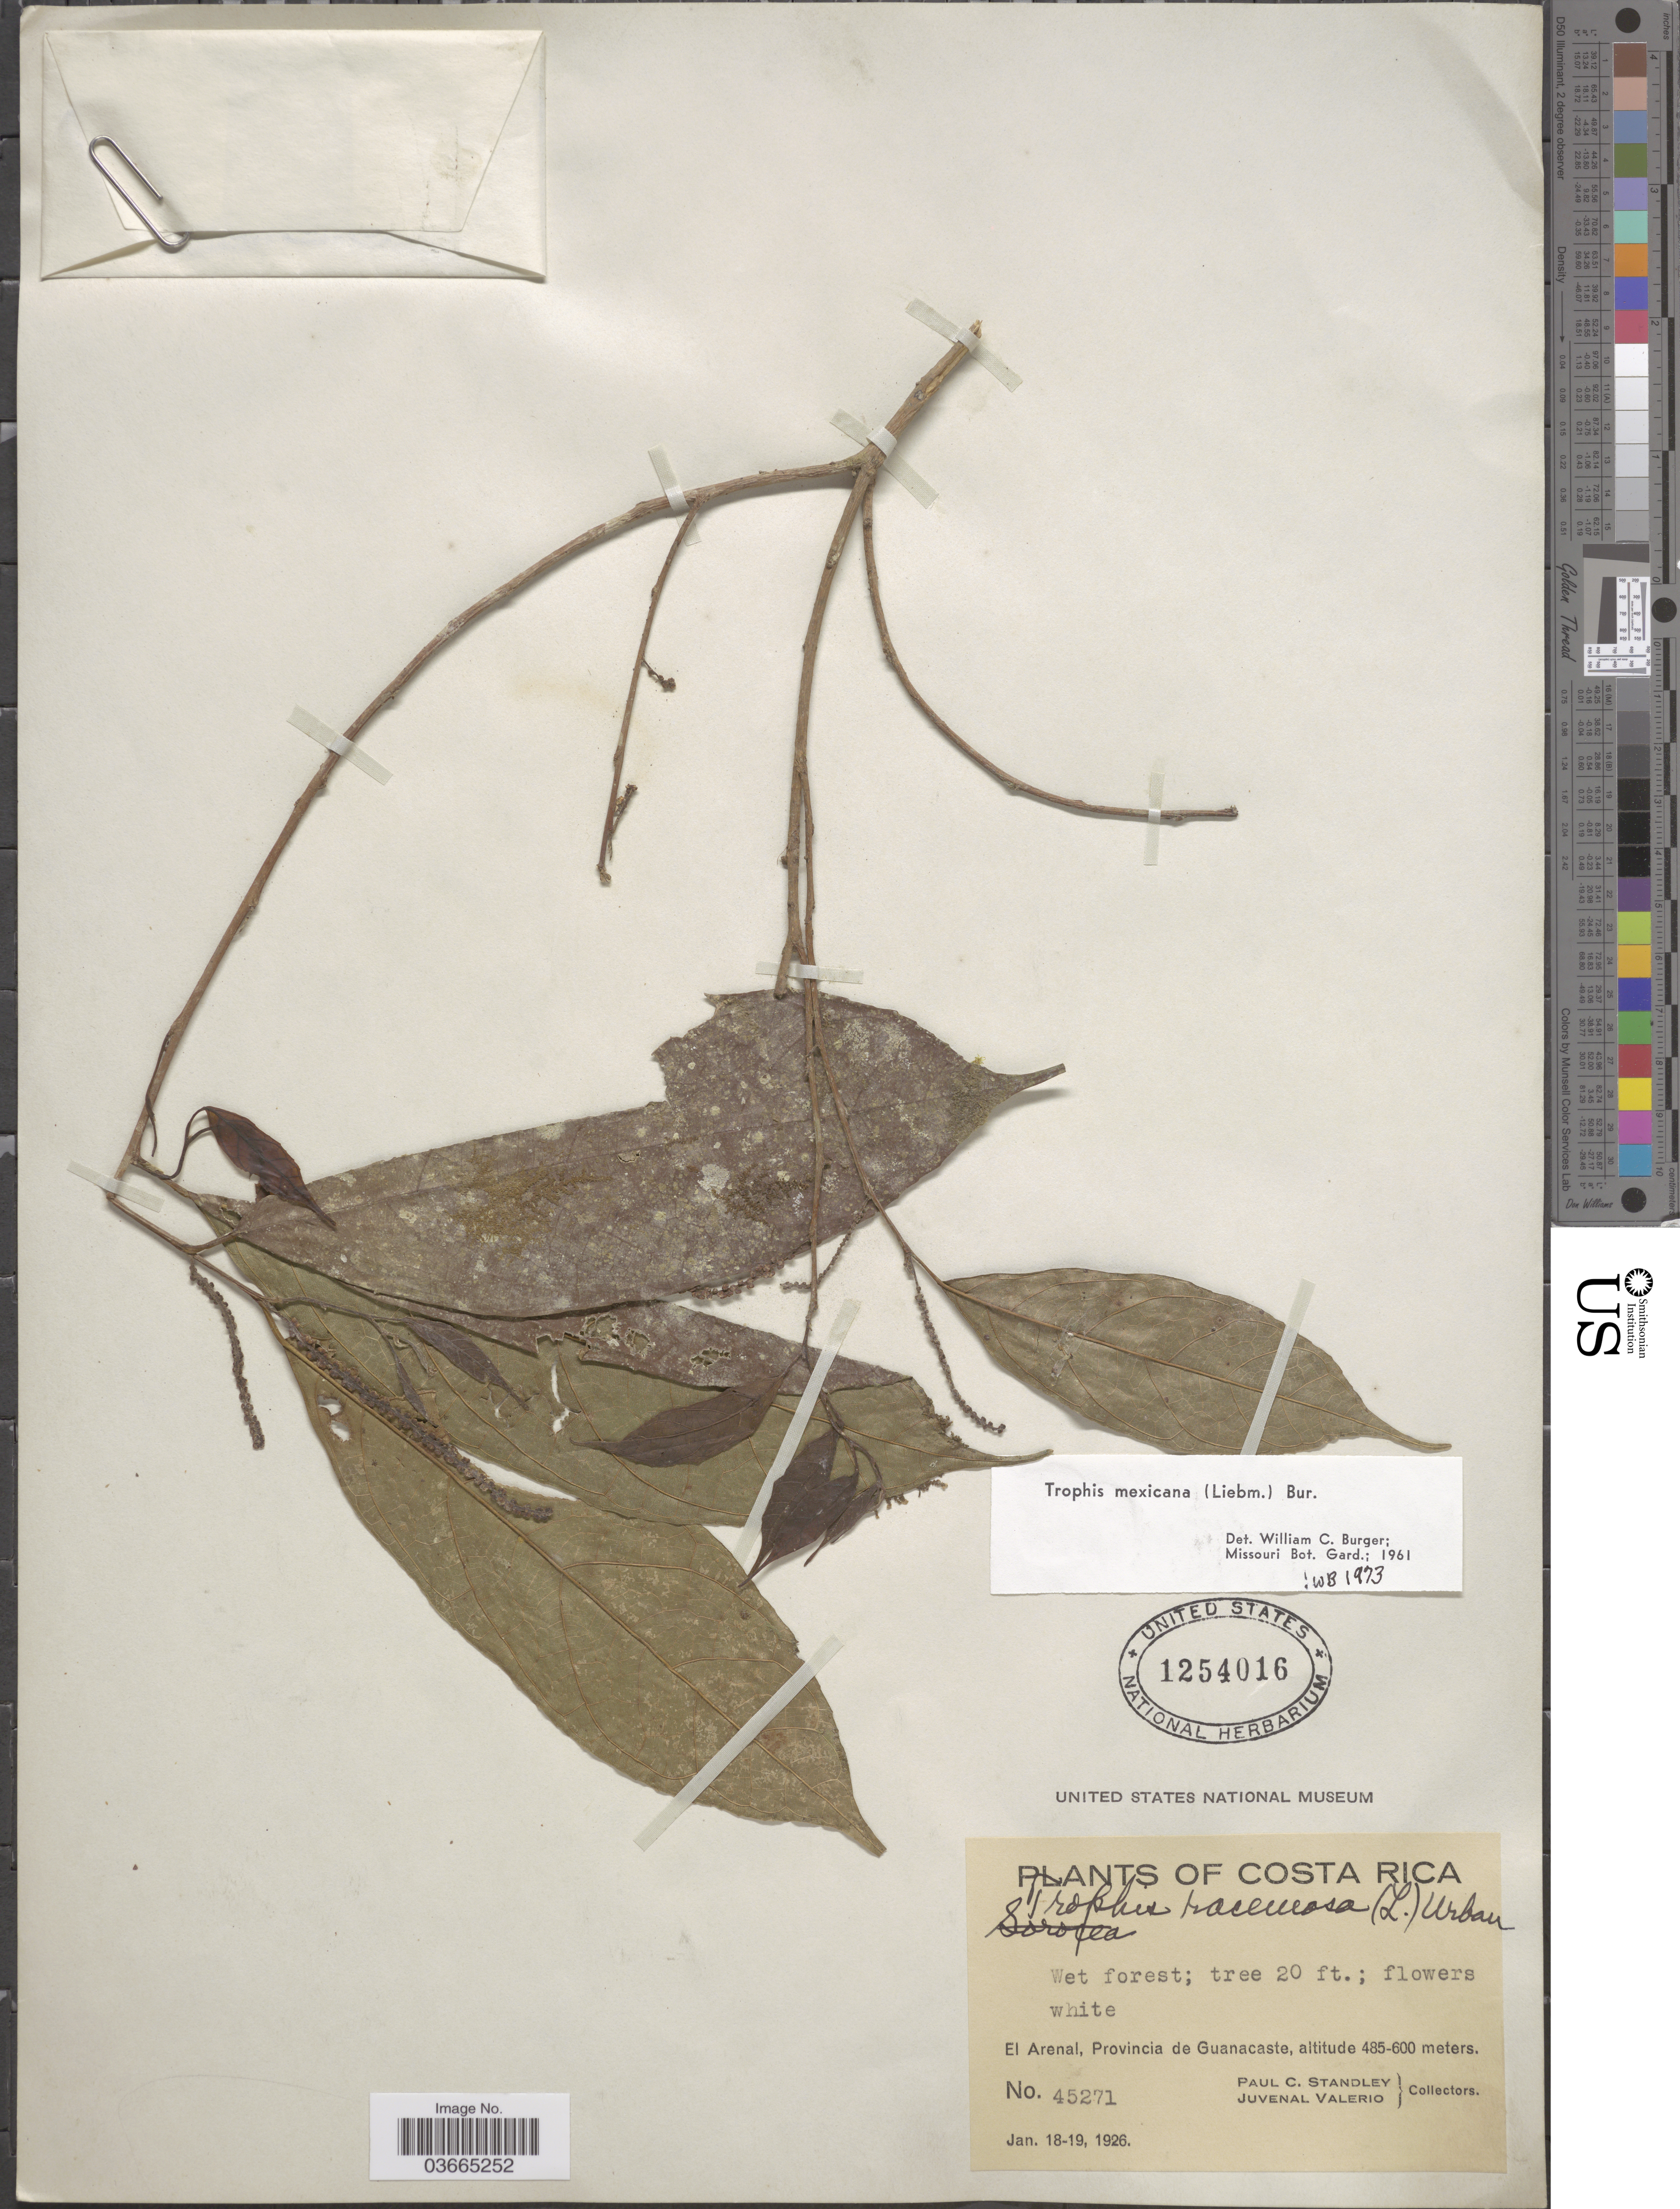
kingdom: Plantae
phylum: Tracheophyta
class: Magnoliopsida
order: Rosales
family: Moraceae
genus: Trophis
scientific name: Trophis mexicana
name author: (Liebm.) Bureau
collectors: P. C. Standley & J. Valerio R.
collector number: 45271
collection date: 1926-01-18/1926-01-19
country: Costa Rica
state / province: Guanacaste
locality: El Arenal.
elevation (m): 485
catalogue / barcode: US 1254016